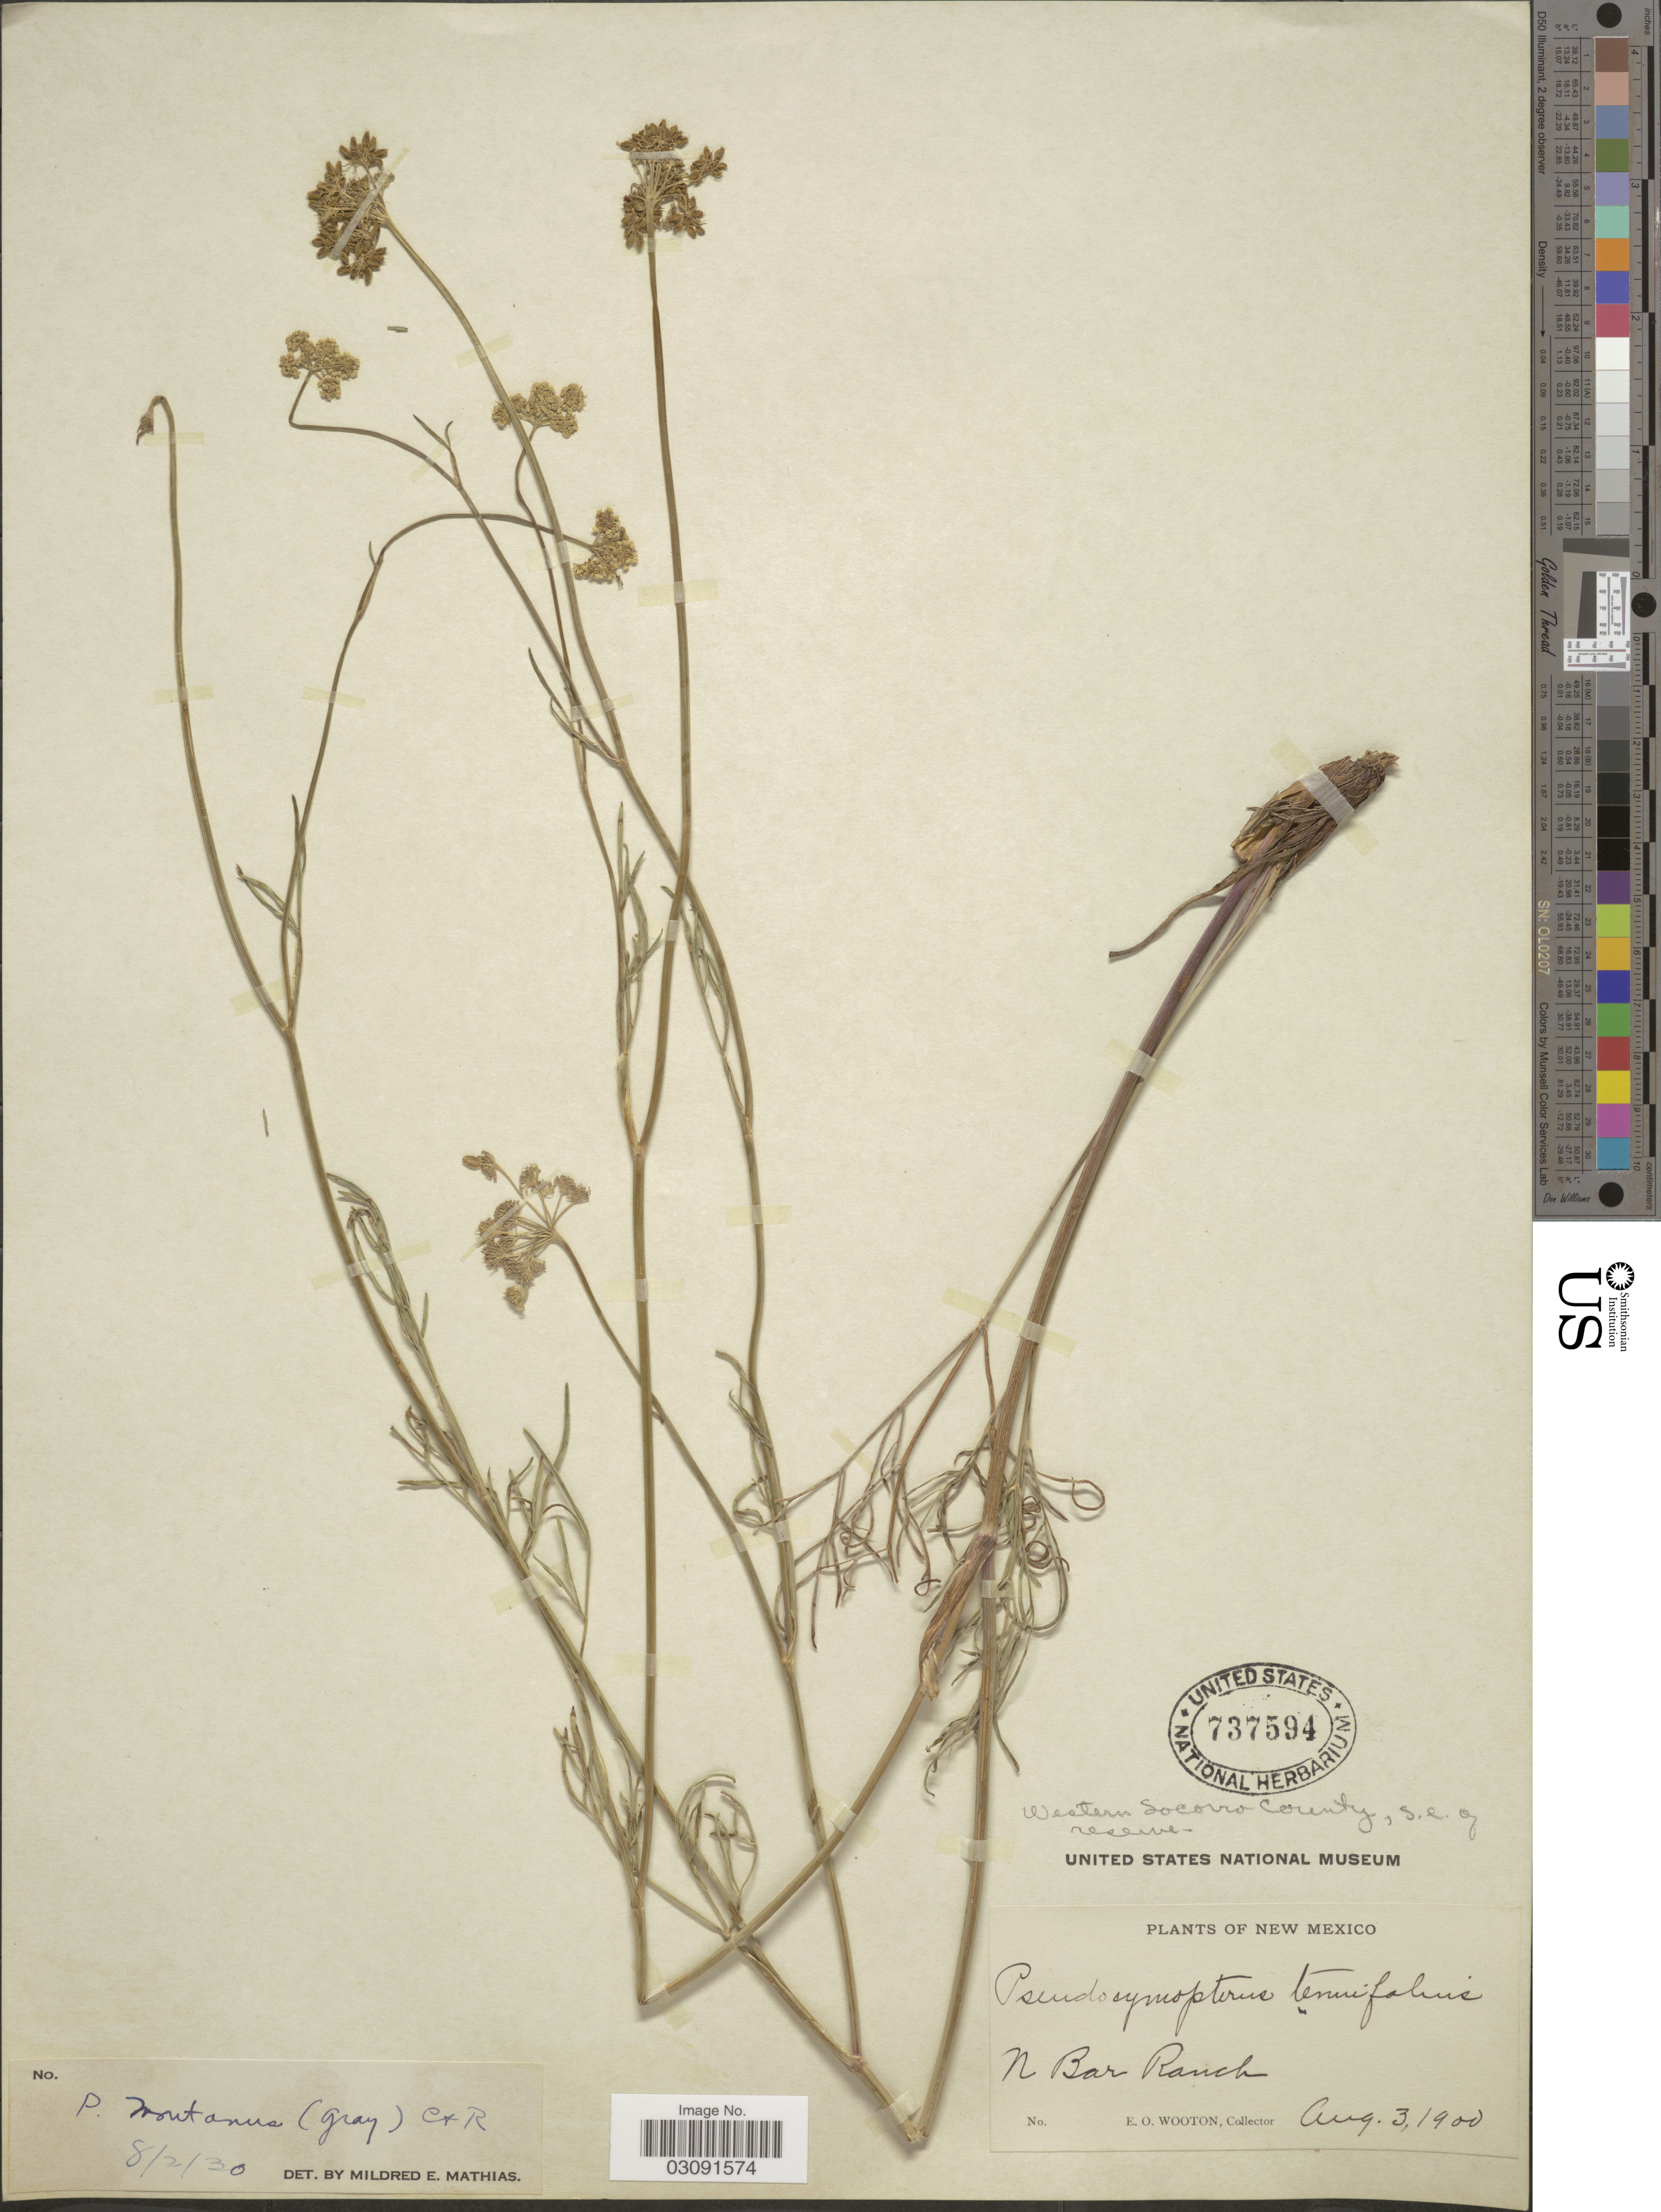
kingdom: Plantae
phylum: Tracheophyta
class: Magnoliopsida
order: Apiales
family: Apiaceae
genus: Pseudocymopterus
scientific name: Pseudocymopterus montanus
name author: (A. Gray) J.M. Coult. & Rose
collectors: E. O. Wooton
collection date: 1900-08-03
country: United States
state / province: New Mexico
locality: N Bar Ranch.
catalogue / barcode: US 737594